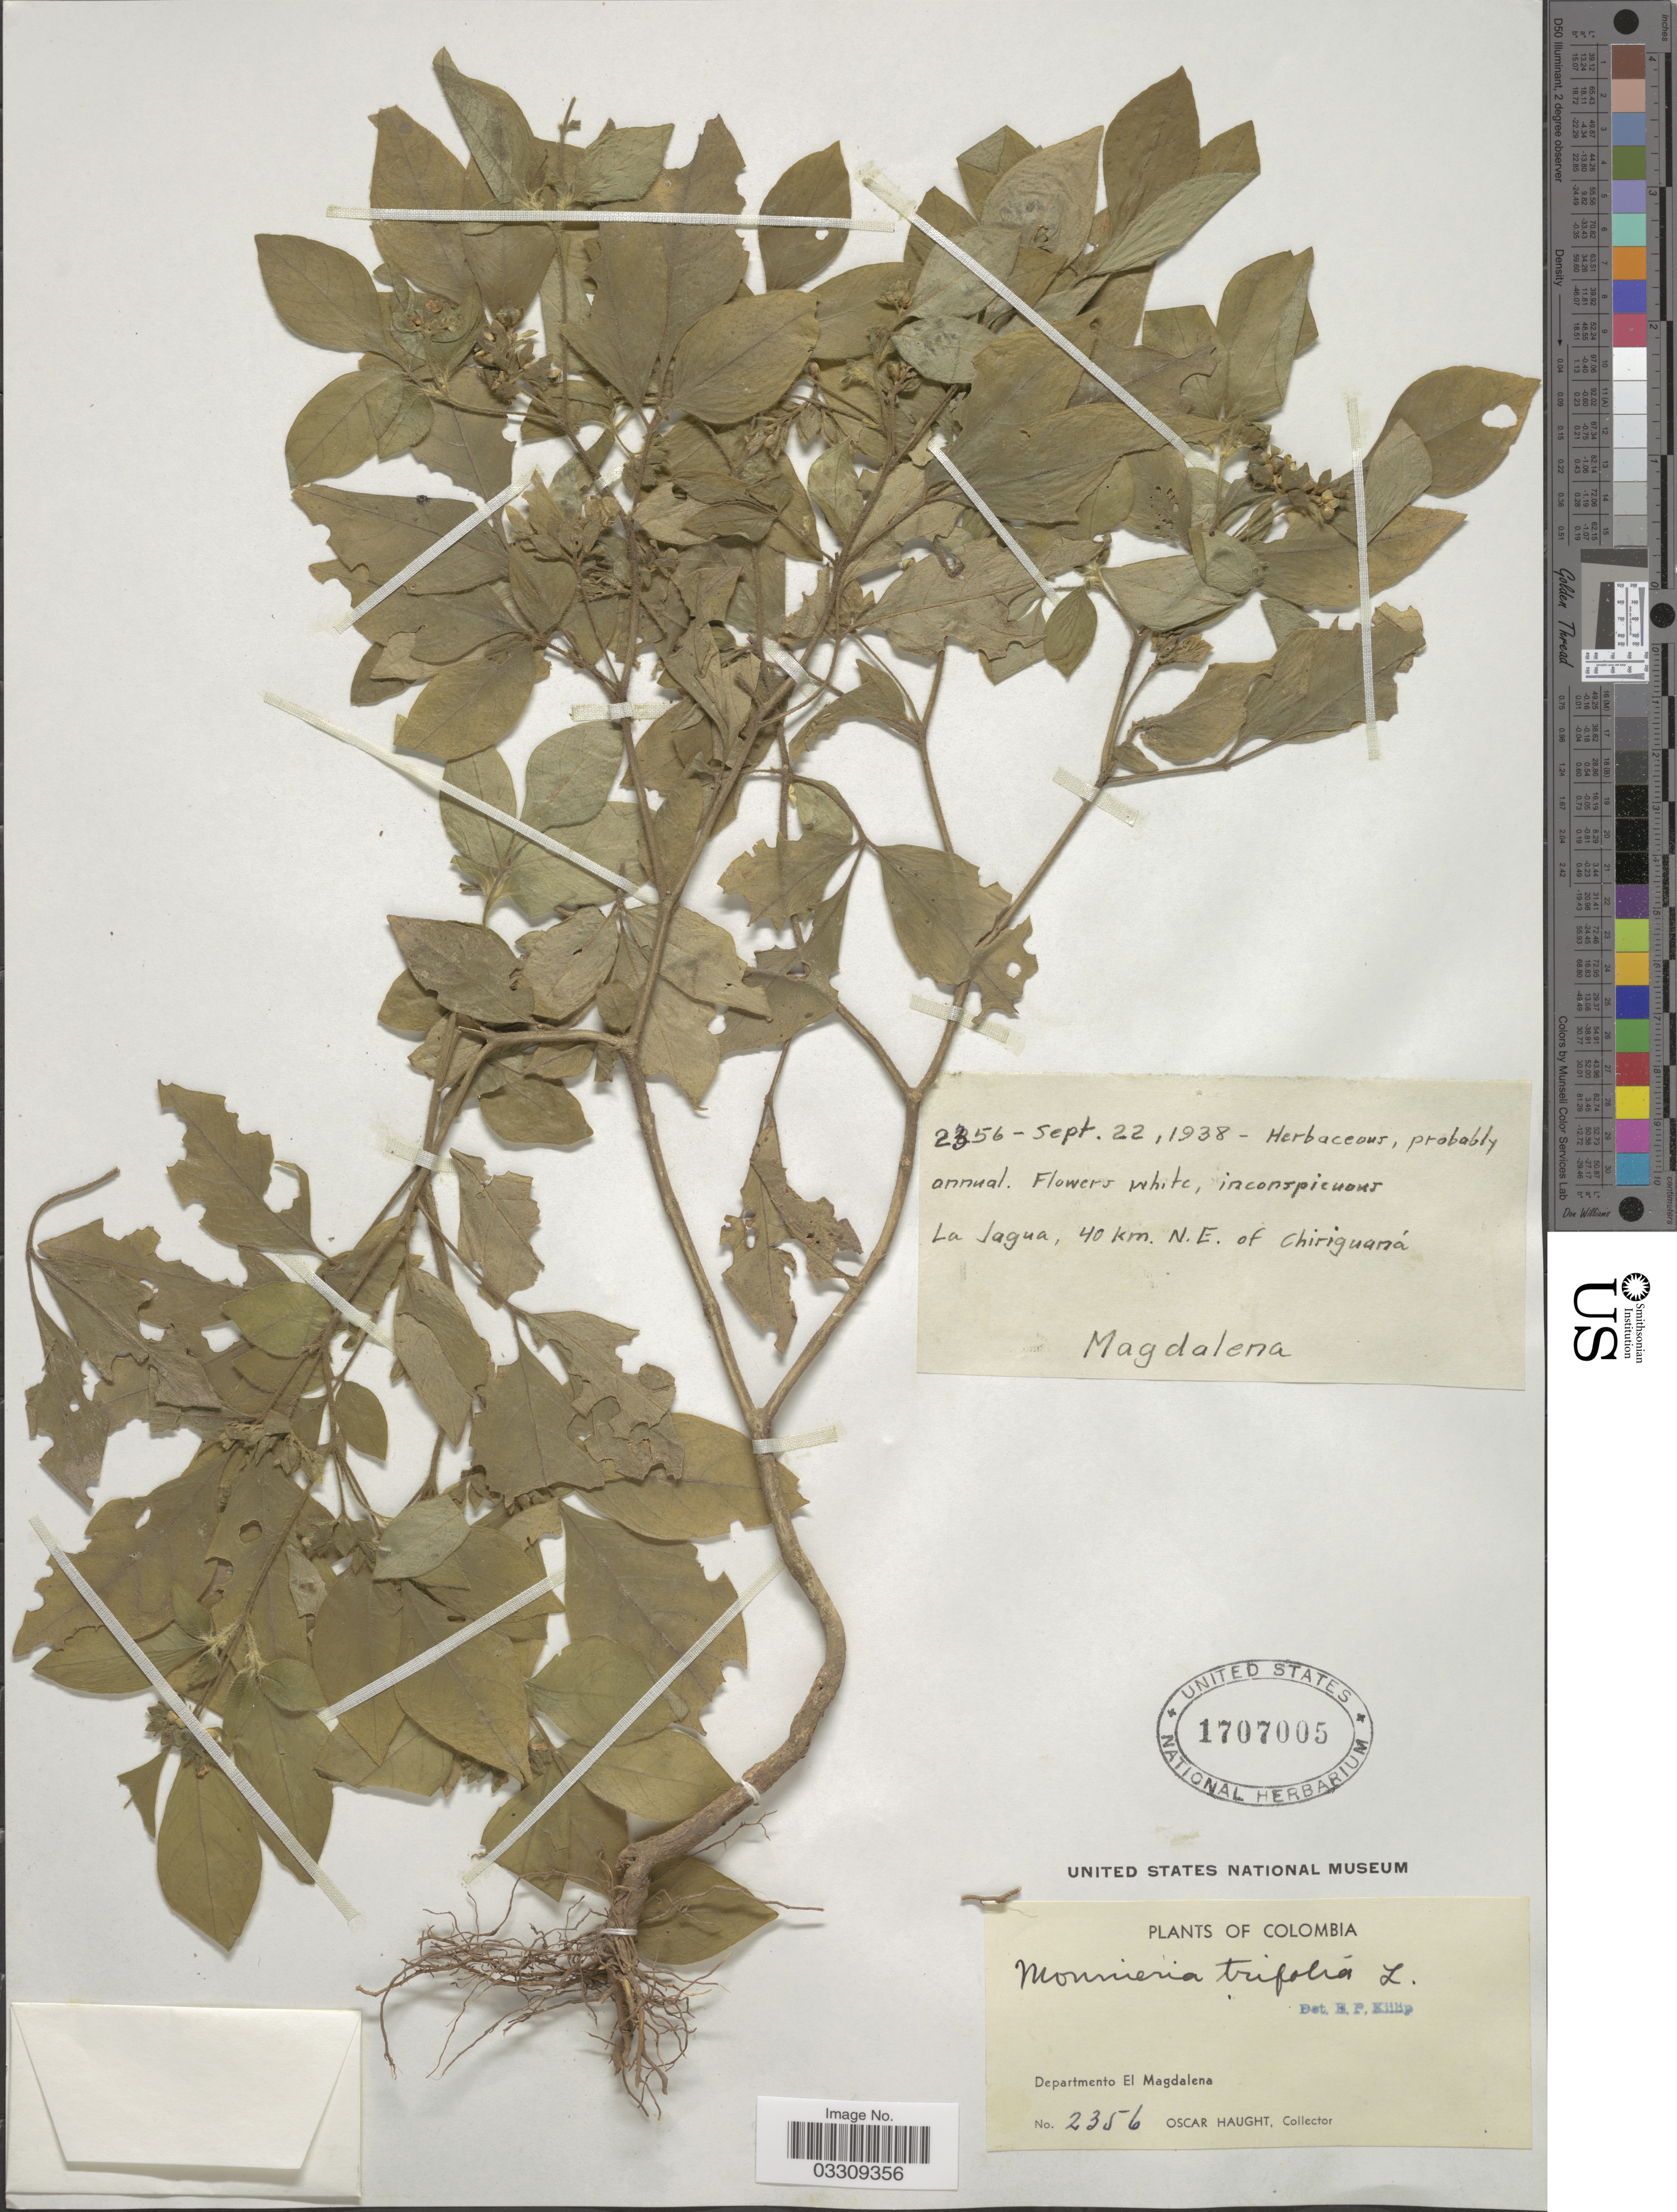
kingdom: Plantae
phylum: Tracheophyta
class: Magnoliopsida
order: Sapindales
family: Rutaceae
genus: Ertela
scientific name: Ertela trifolia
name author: (L.) Kuntze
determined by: Strong, Mark T., (BOT), Smithsonian Institution - National Museum of Natural History (UNITED STATES)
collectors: O. Haught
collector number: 2356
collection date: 1938-09-22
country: Colombia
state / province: Magdalena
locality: Departmento El Magdalena. La Jagua, 40 km. N.E. of Chiriguaná.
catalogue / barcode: US 1707005